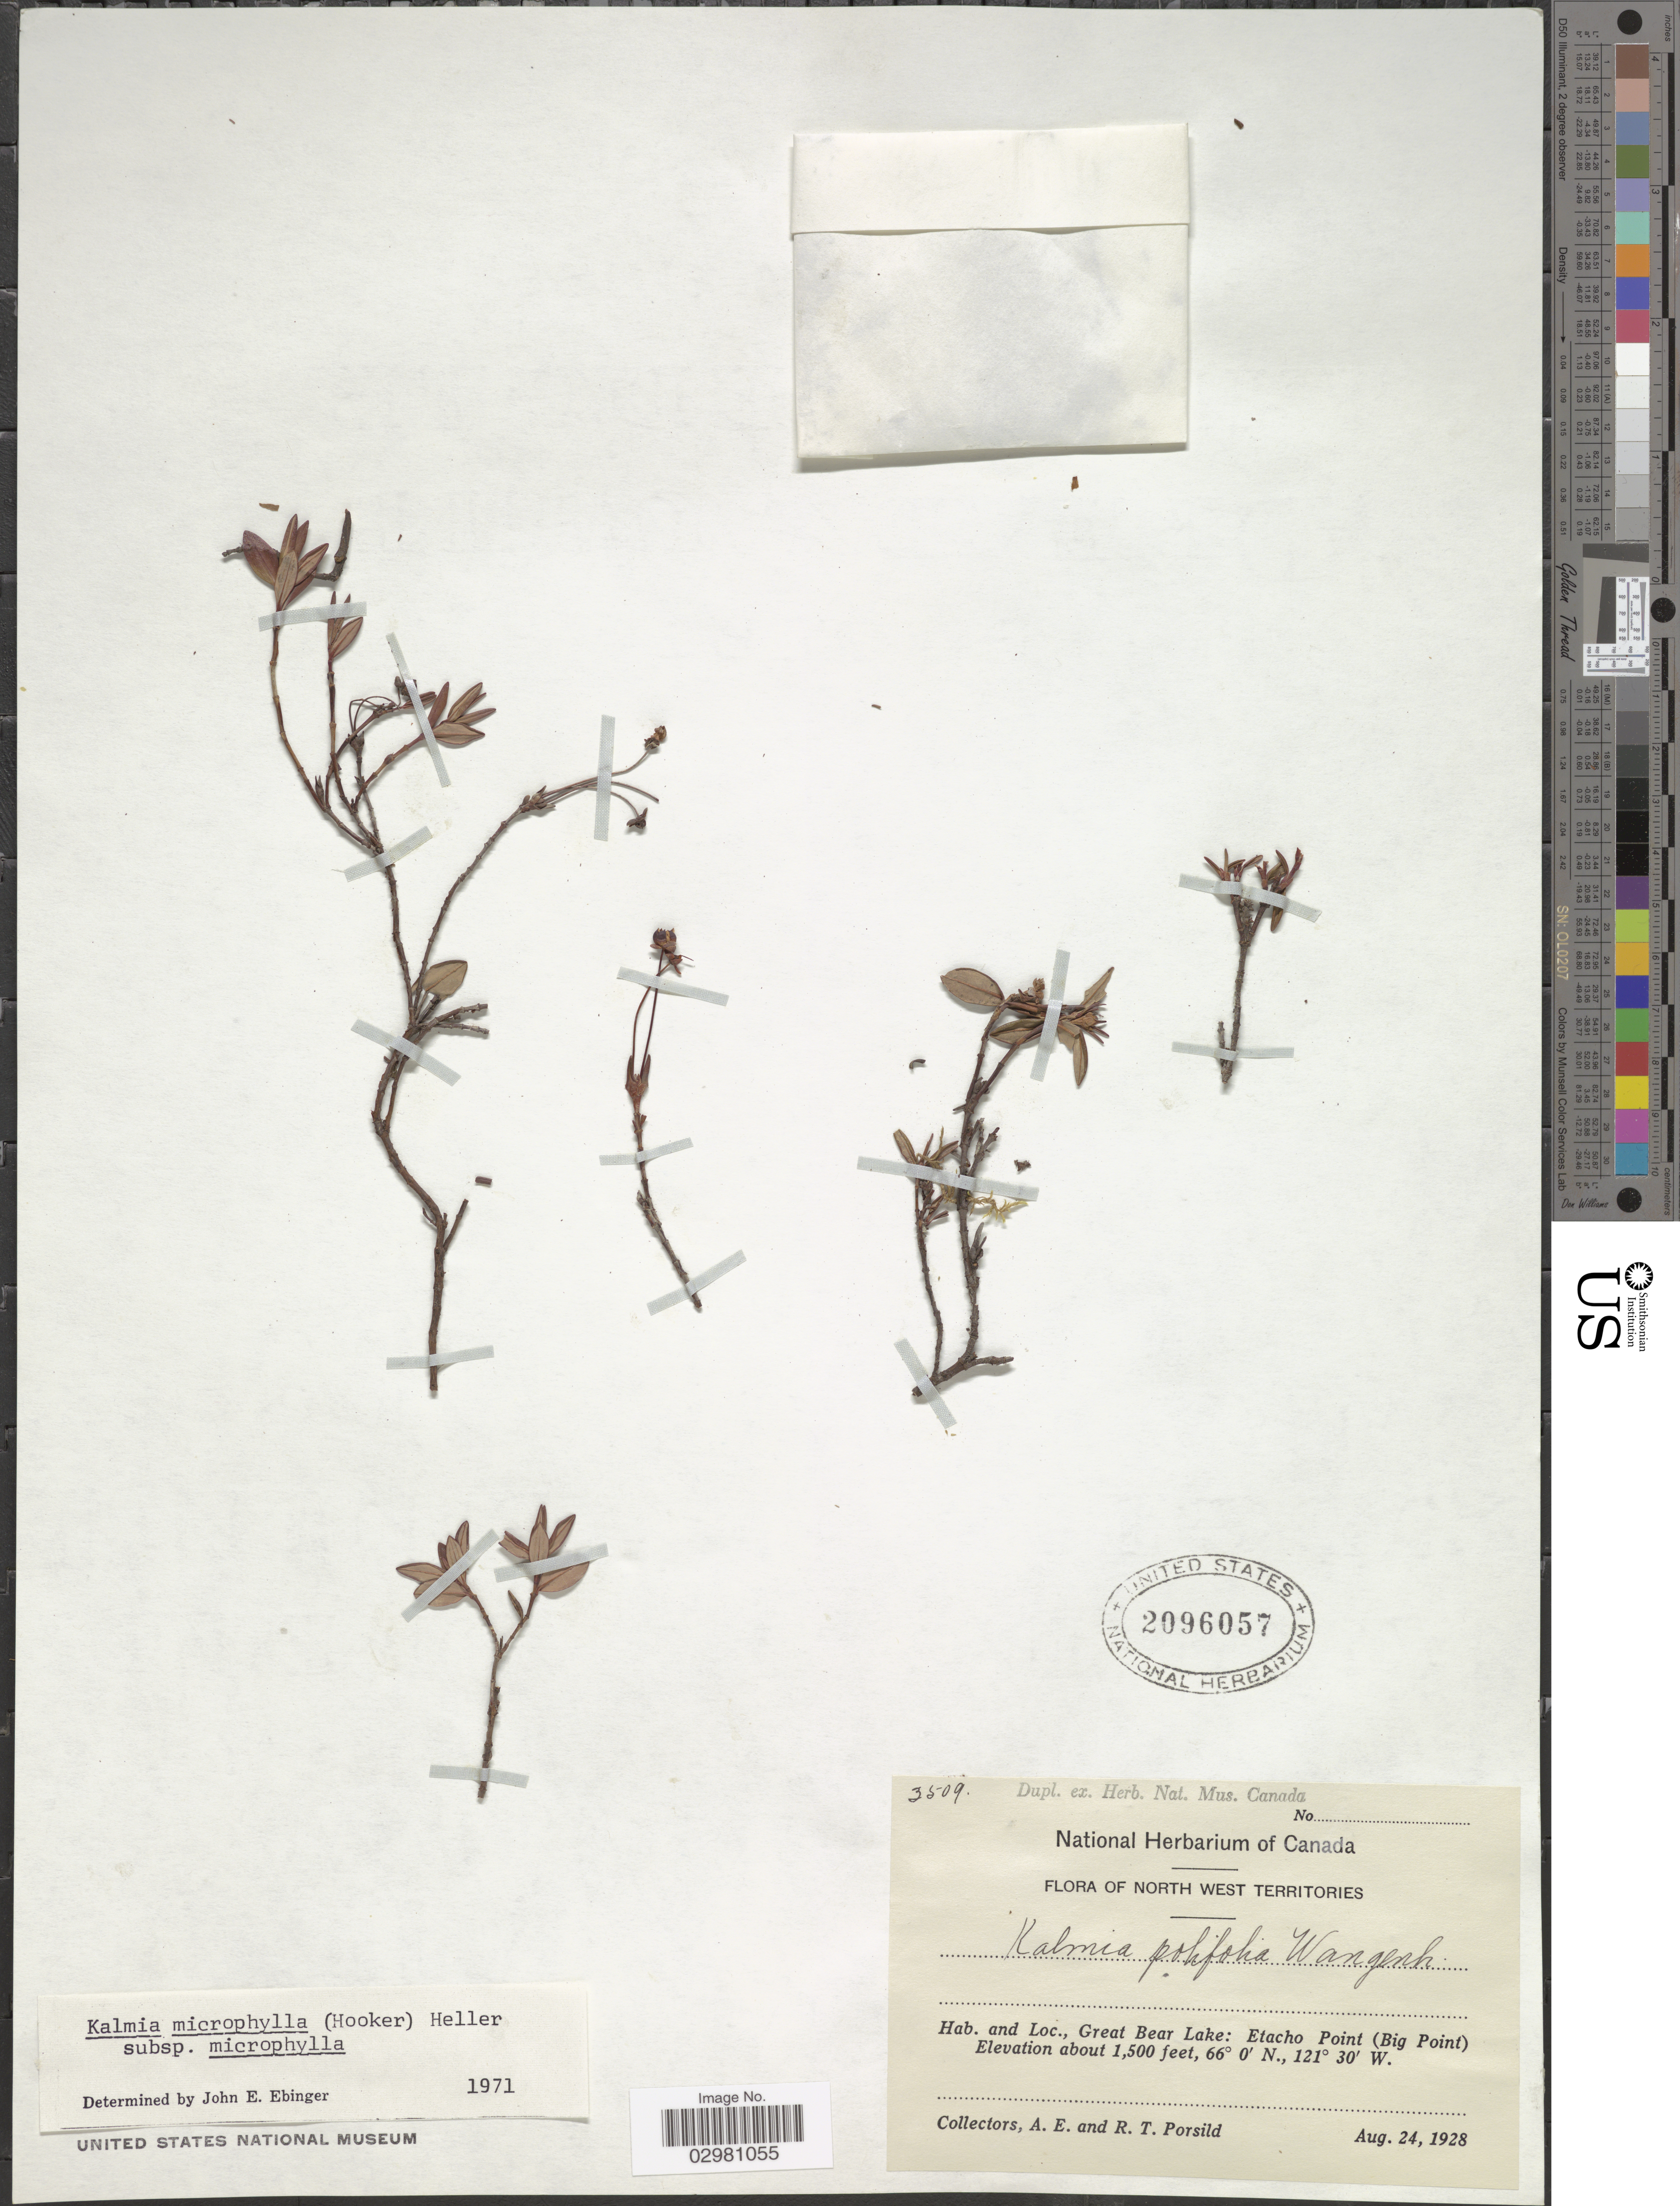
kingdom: Plantae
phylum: Tracheophyta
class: Magnoliopsida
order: Ericales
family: Ericaceae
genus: Kalmia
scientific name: Kalmia microphylla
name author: (Hook.) A. Heller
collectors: A. E. Porsild & R. T. Porsild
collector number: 3509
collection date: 1928-08-24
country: Canada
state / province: Northwest Territories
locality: North West Territories. Great Bear Lake: Etacho Point (Big Point).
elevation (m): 457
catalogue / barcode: US 2096057